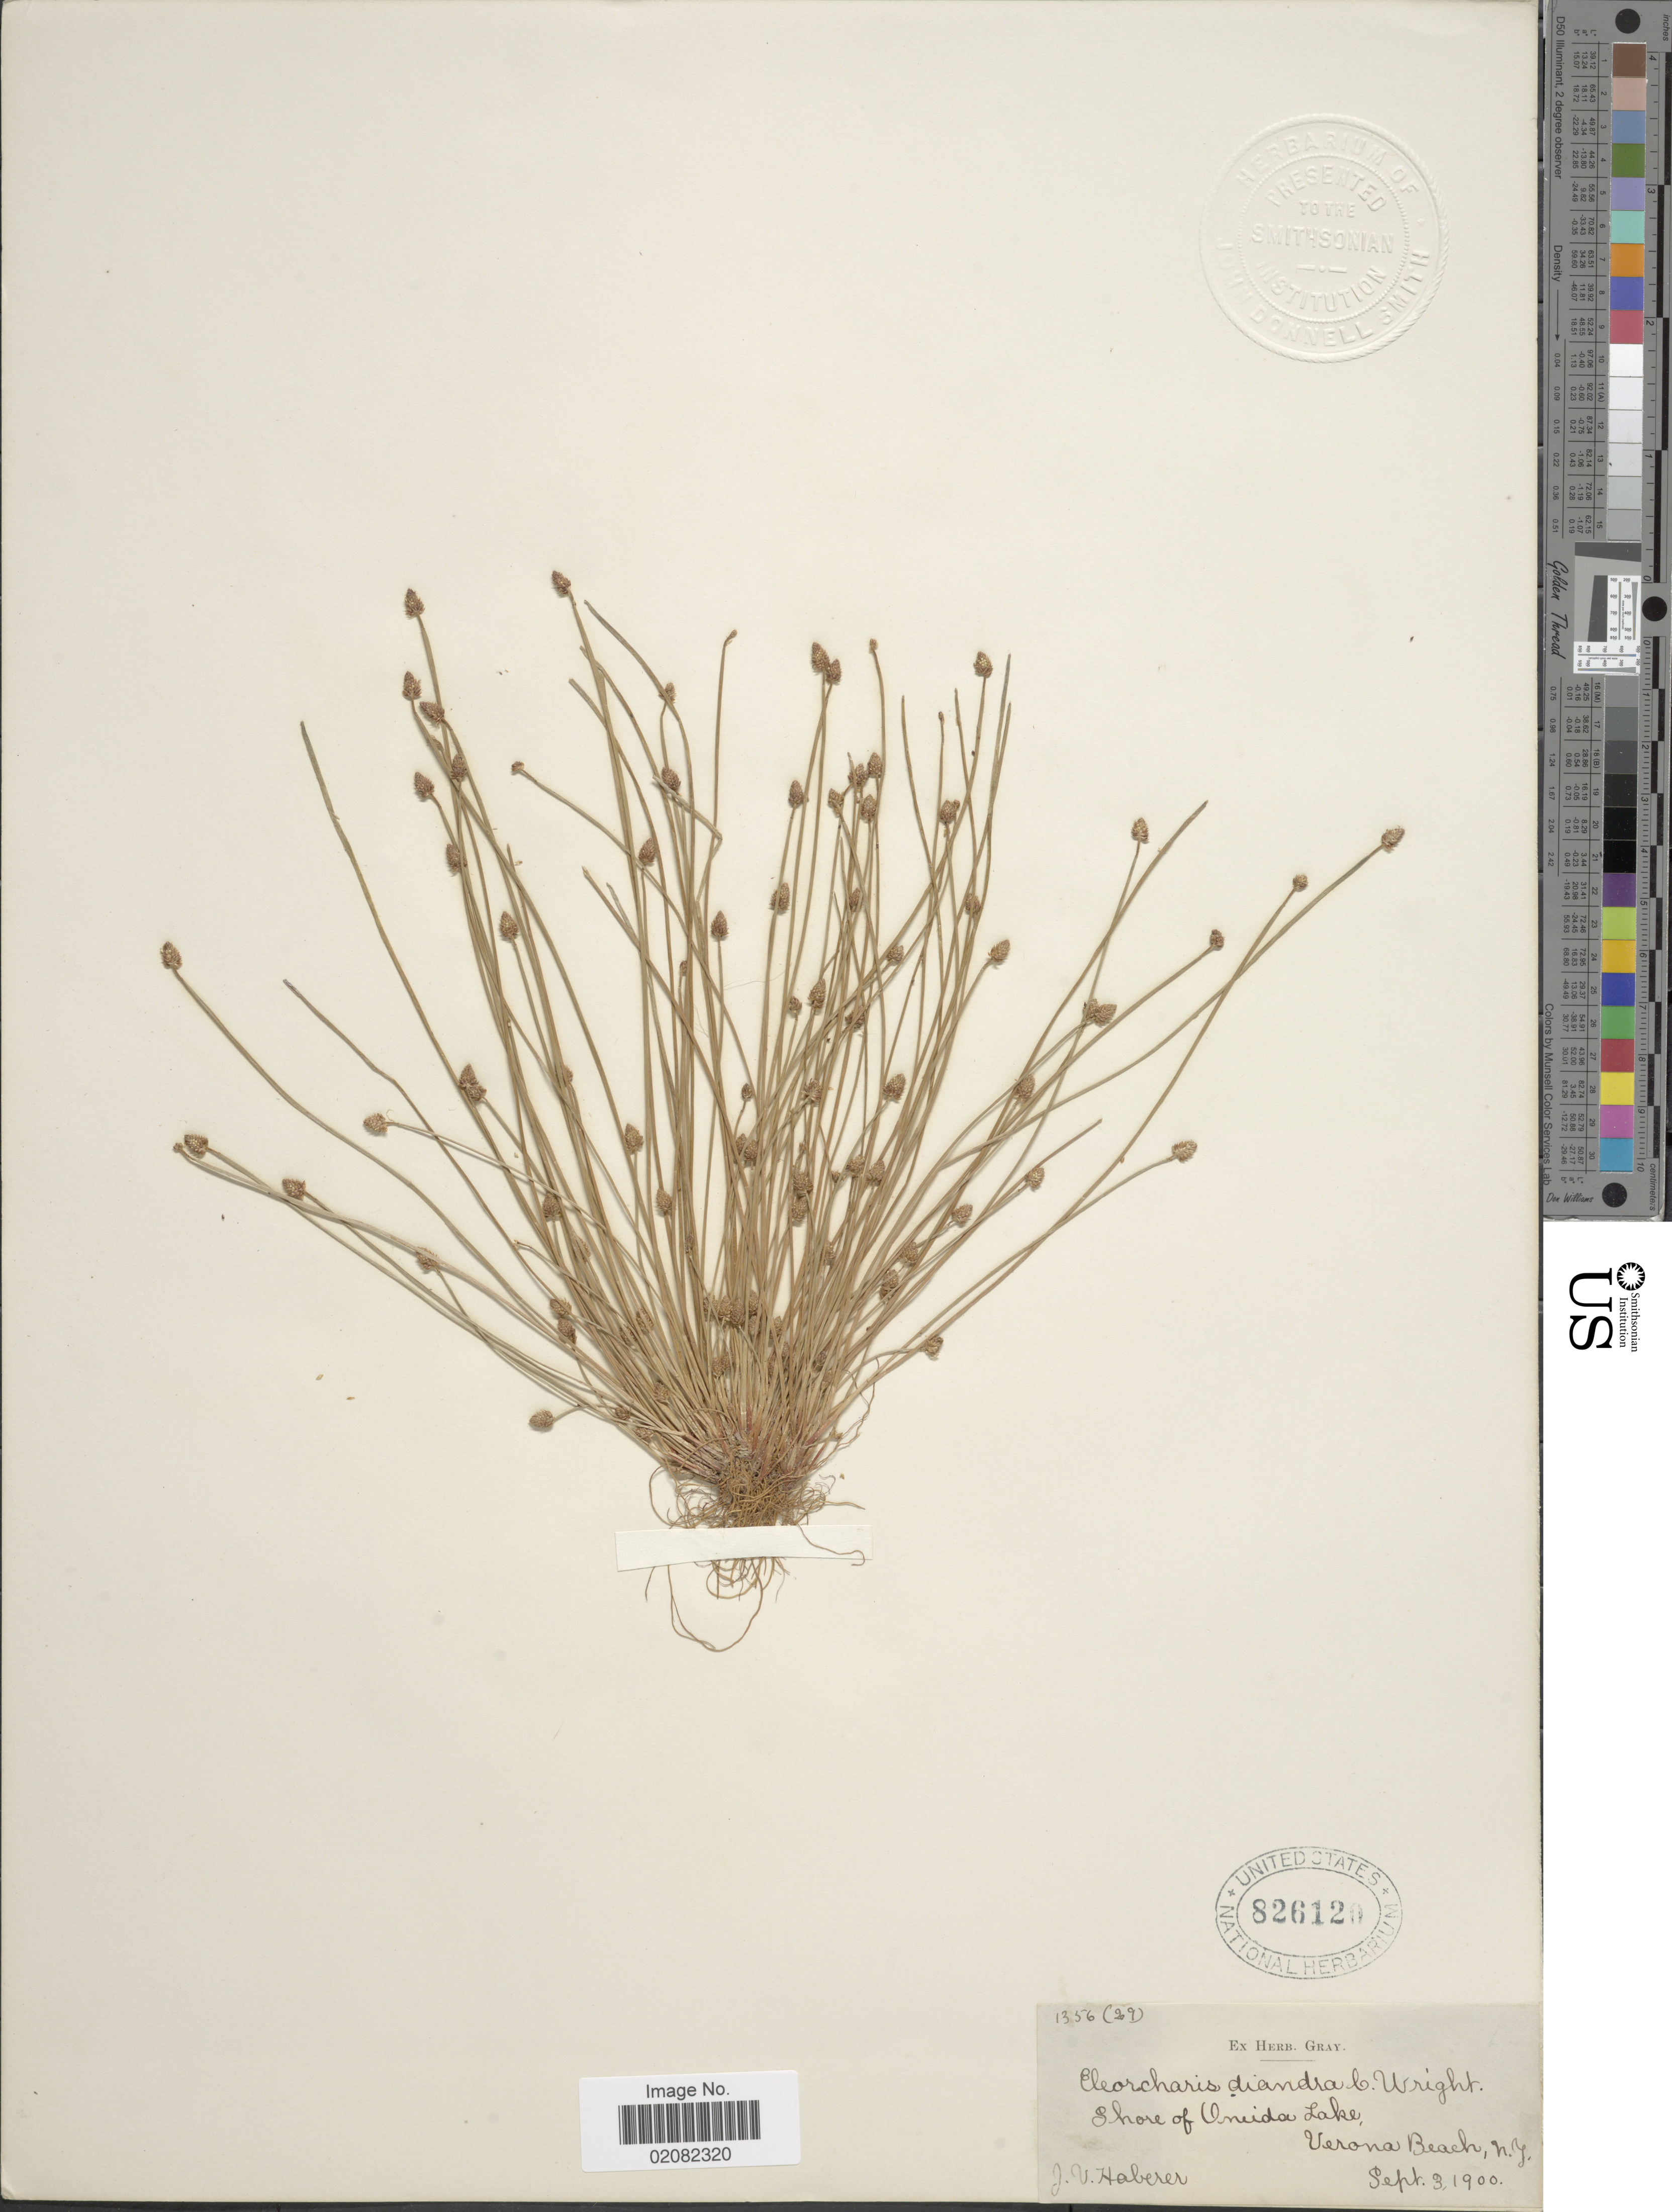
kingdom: Plantae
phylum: Tracheophyta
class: Liliopsida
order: Poales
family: Cyperaceae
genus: Eleocharis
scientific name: Eleocharis diandra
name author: C. Wright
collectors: J. V. Haberer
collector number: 1356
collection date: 1900-09-03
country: United States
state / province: New York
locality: Shores of Oneida Lake, Verona Beach, N. Y.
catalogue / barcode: US 826120